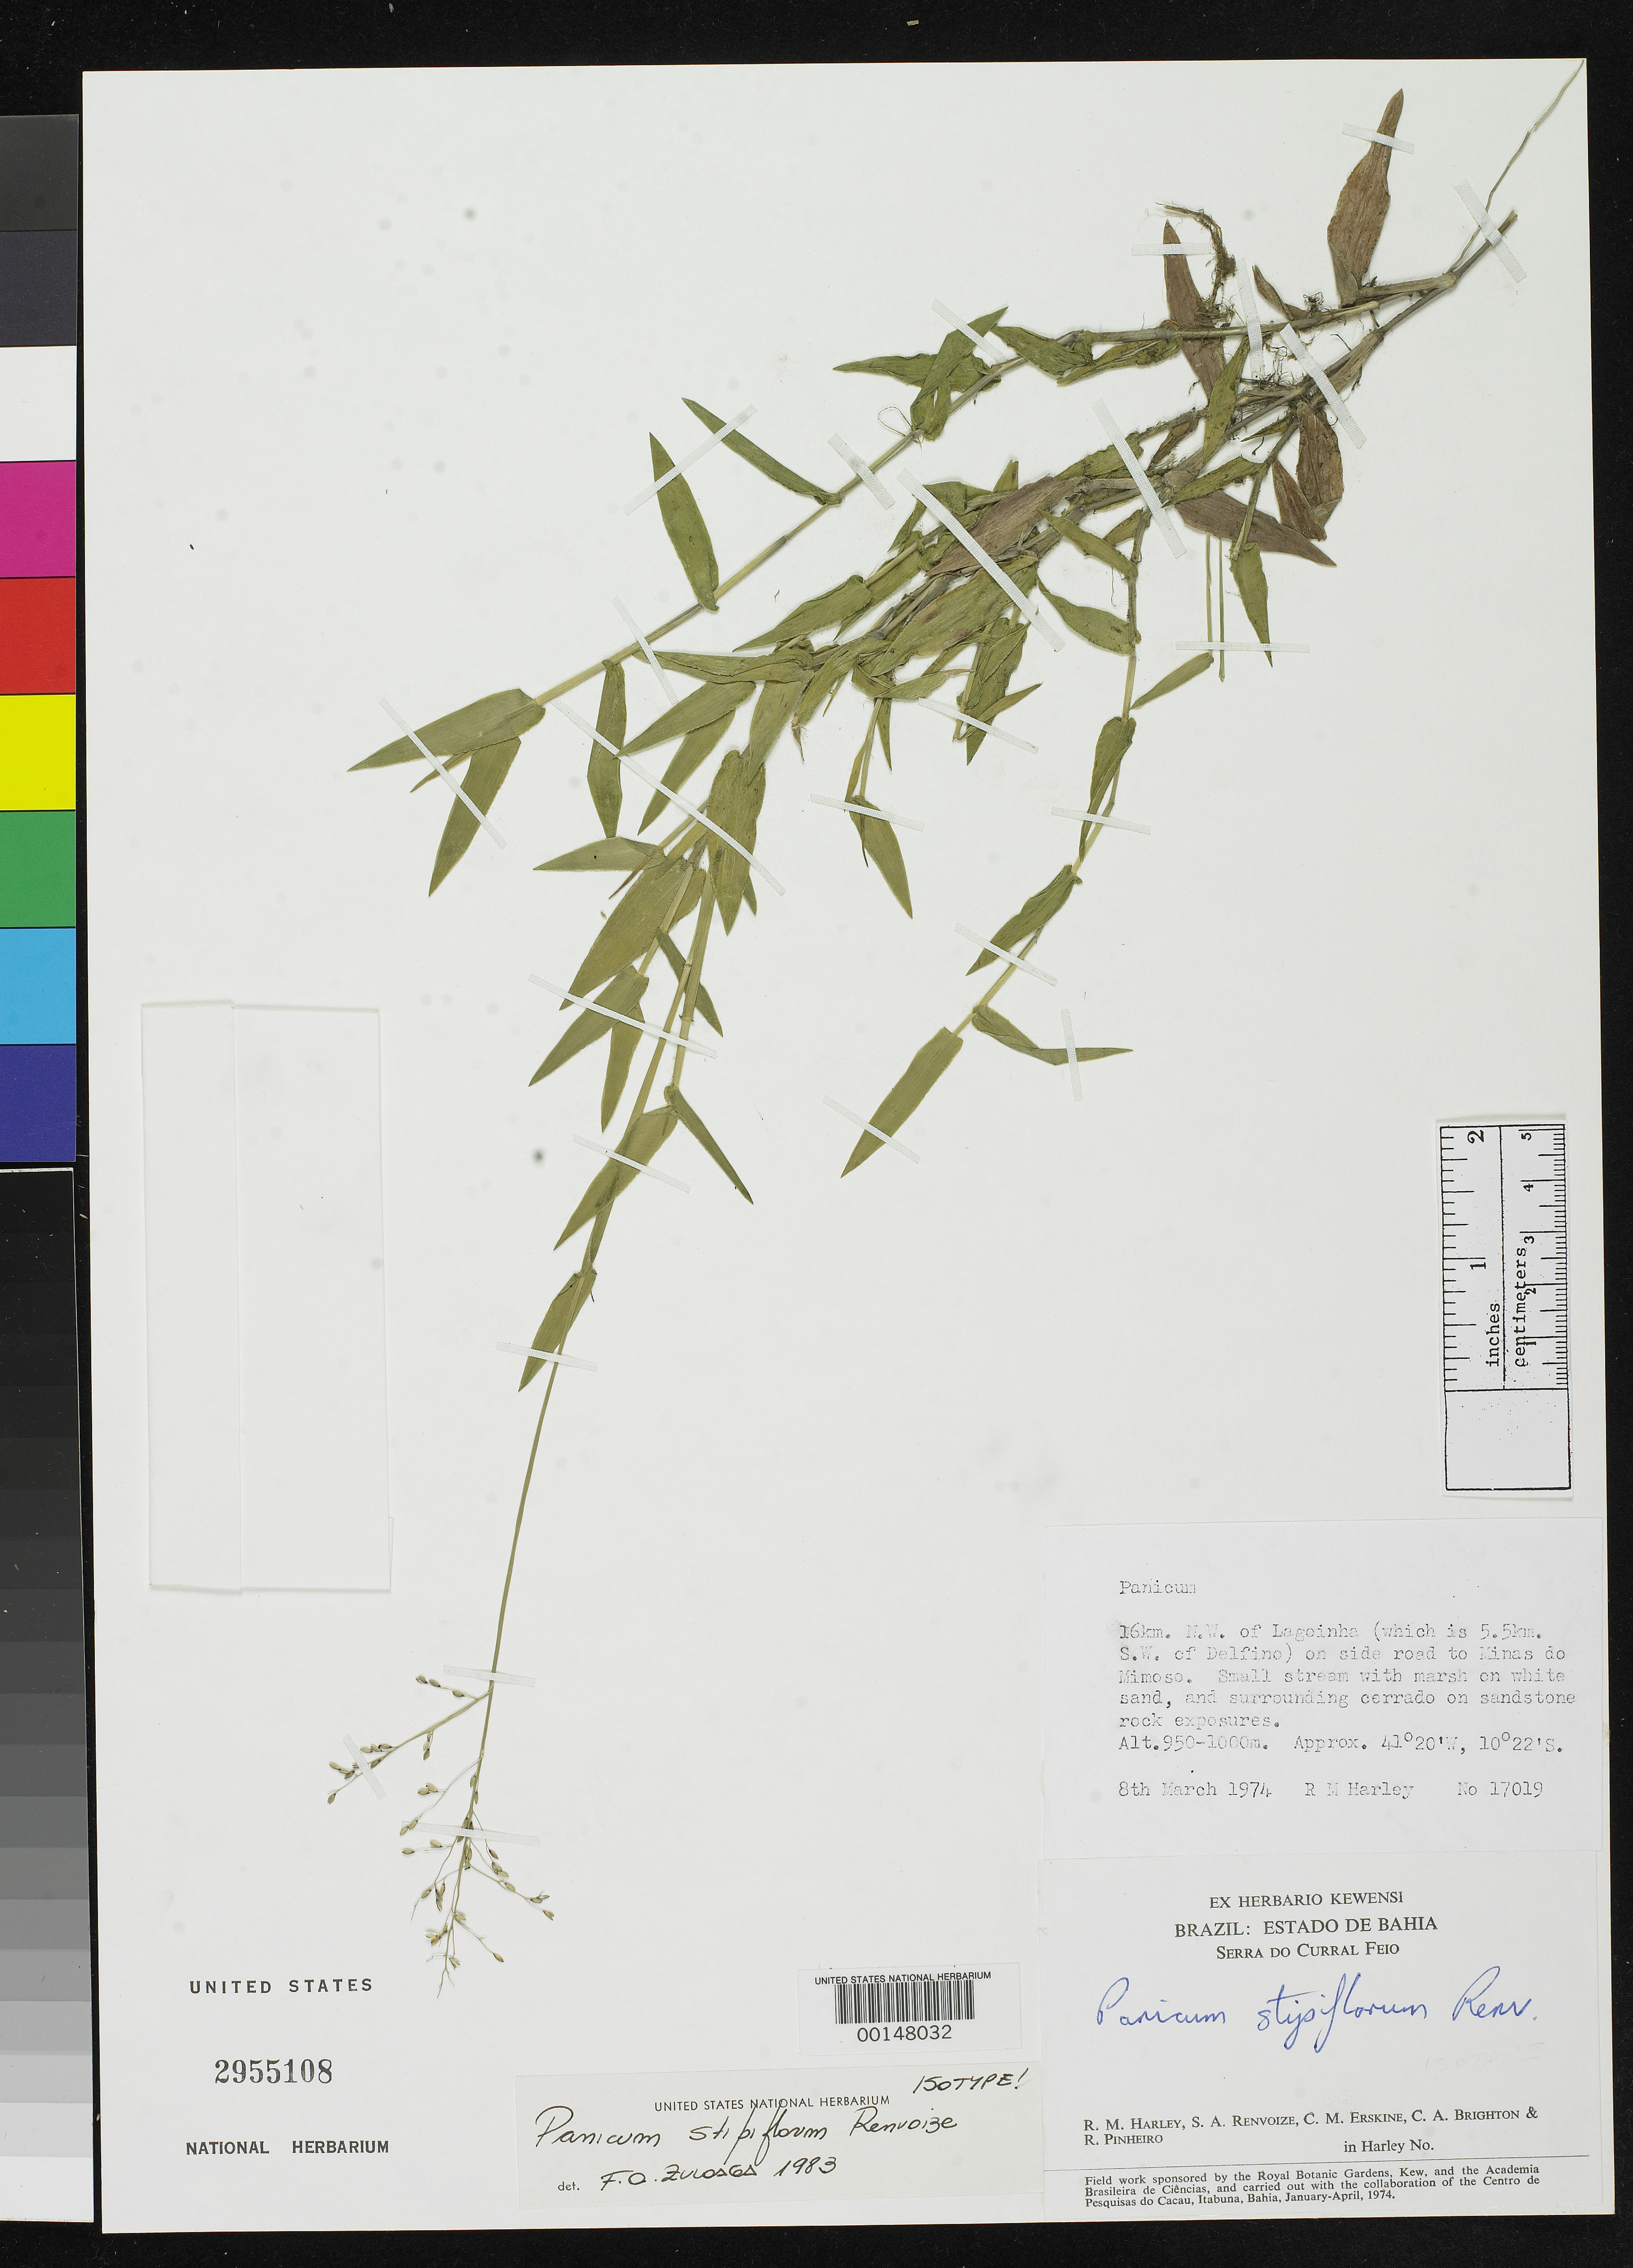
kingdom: Plantae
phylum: Tracheophyta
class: Liliopsida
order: Poales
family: Poaceae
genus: Panicum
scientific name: Panicum stipiflorum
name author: Renvoize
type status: Isotype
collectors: R. M. Harley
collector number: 17019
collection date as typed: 08 Mar 1974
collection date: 1974-03-08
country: Brazil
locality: Nw of Lagoinha, side road to Minas do Mimoso.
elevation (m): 950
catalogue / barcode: US 2955108